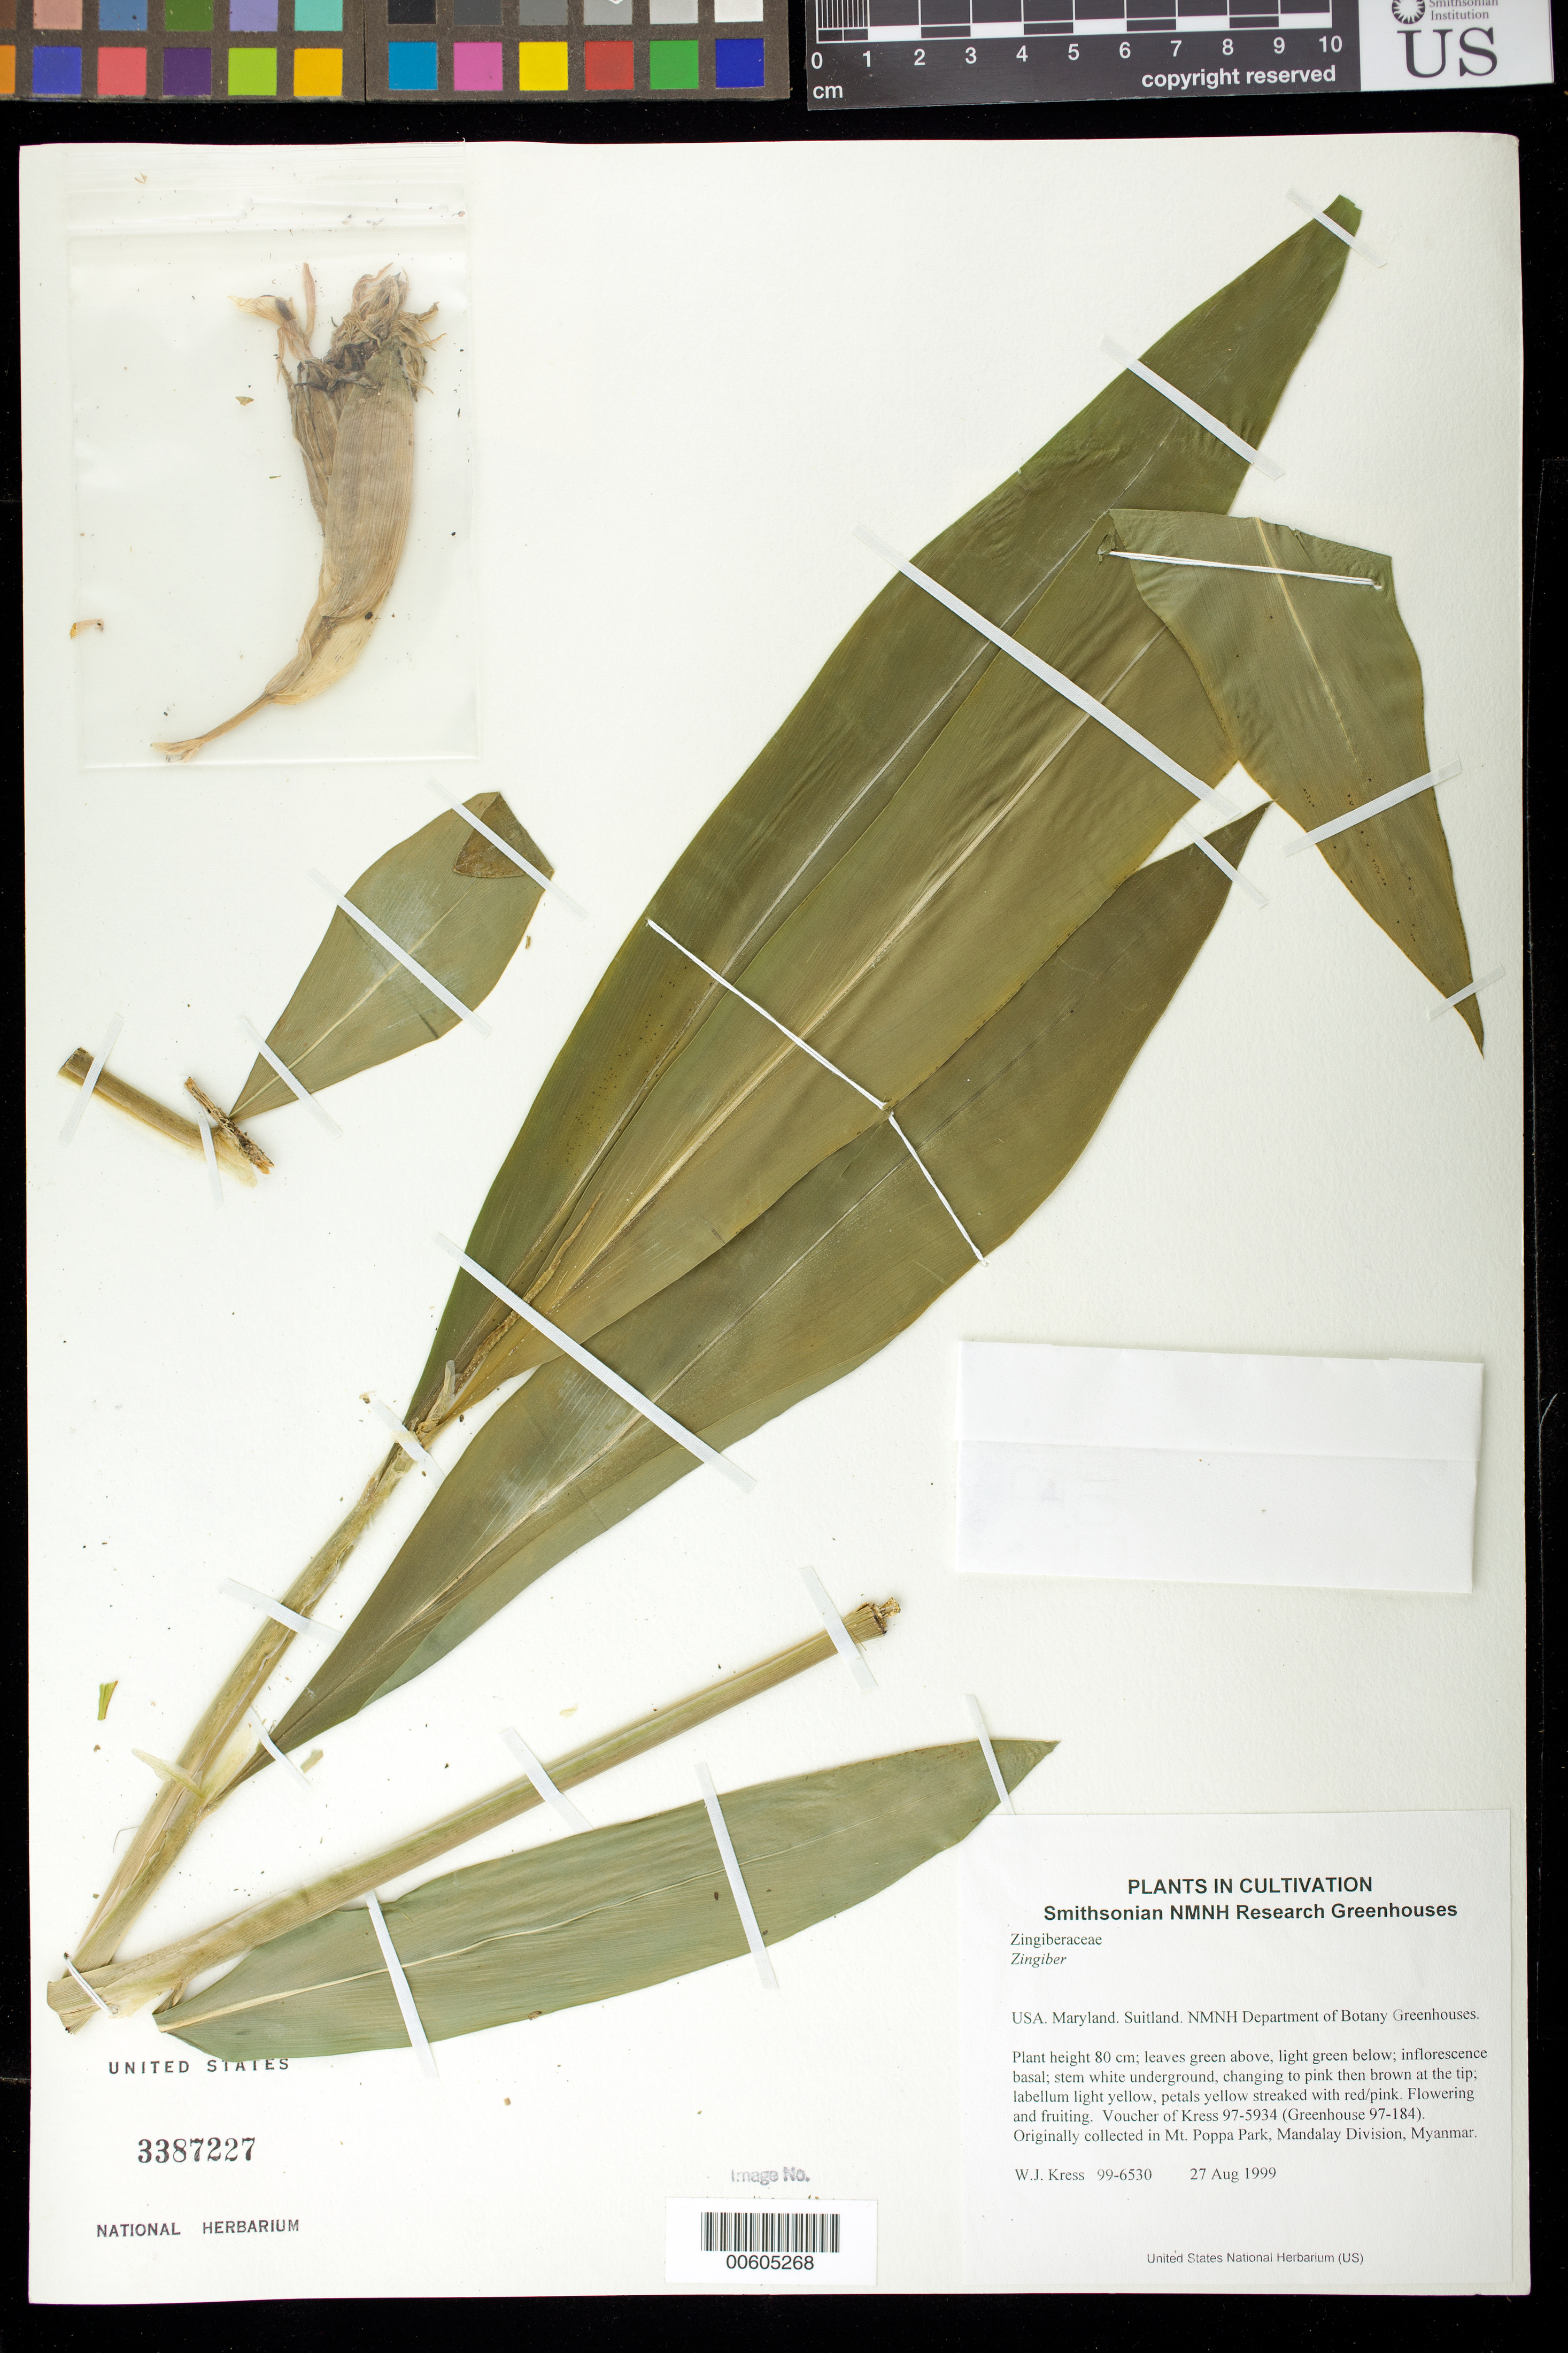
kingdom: Plantae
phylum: Tracheophyta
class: Liliopsida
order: Zingiberales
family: Zingiberaceae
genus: Zingiber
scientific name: Zingiber sp.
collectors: W. J. Kress & M. Bordelon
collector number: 99-6530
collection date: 1999-08-27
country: United States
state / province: Maryland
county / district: Prince George's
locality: NMNH Botany Research Greenhouses. Suitland.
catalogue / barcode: US 3387227